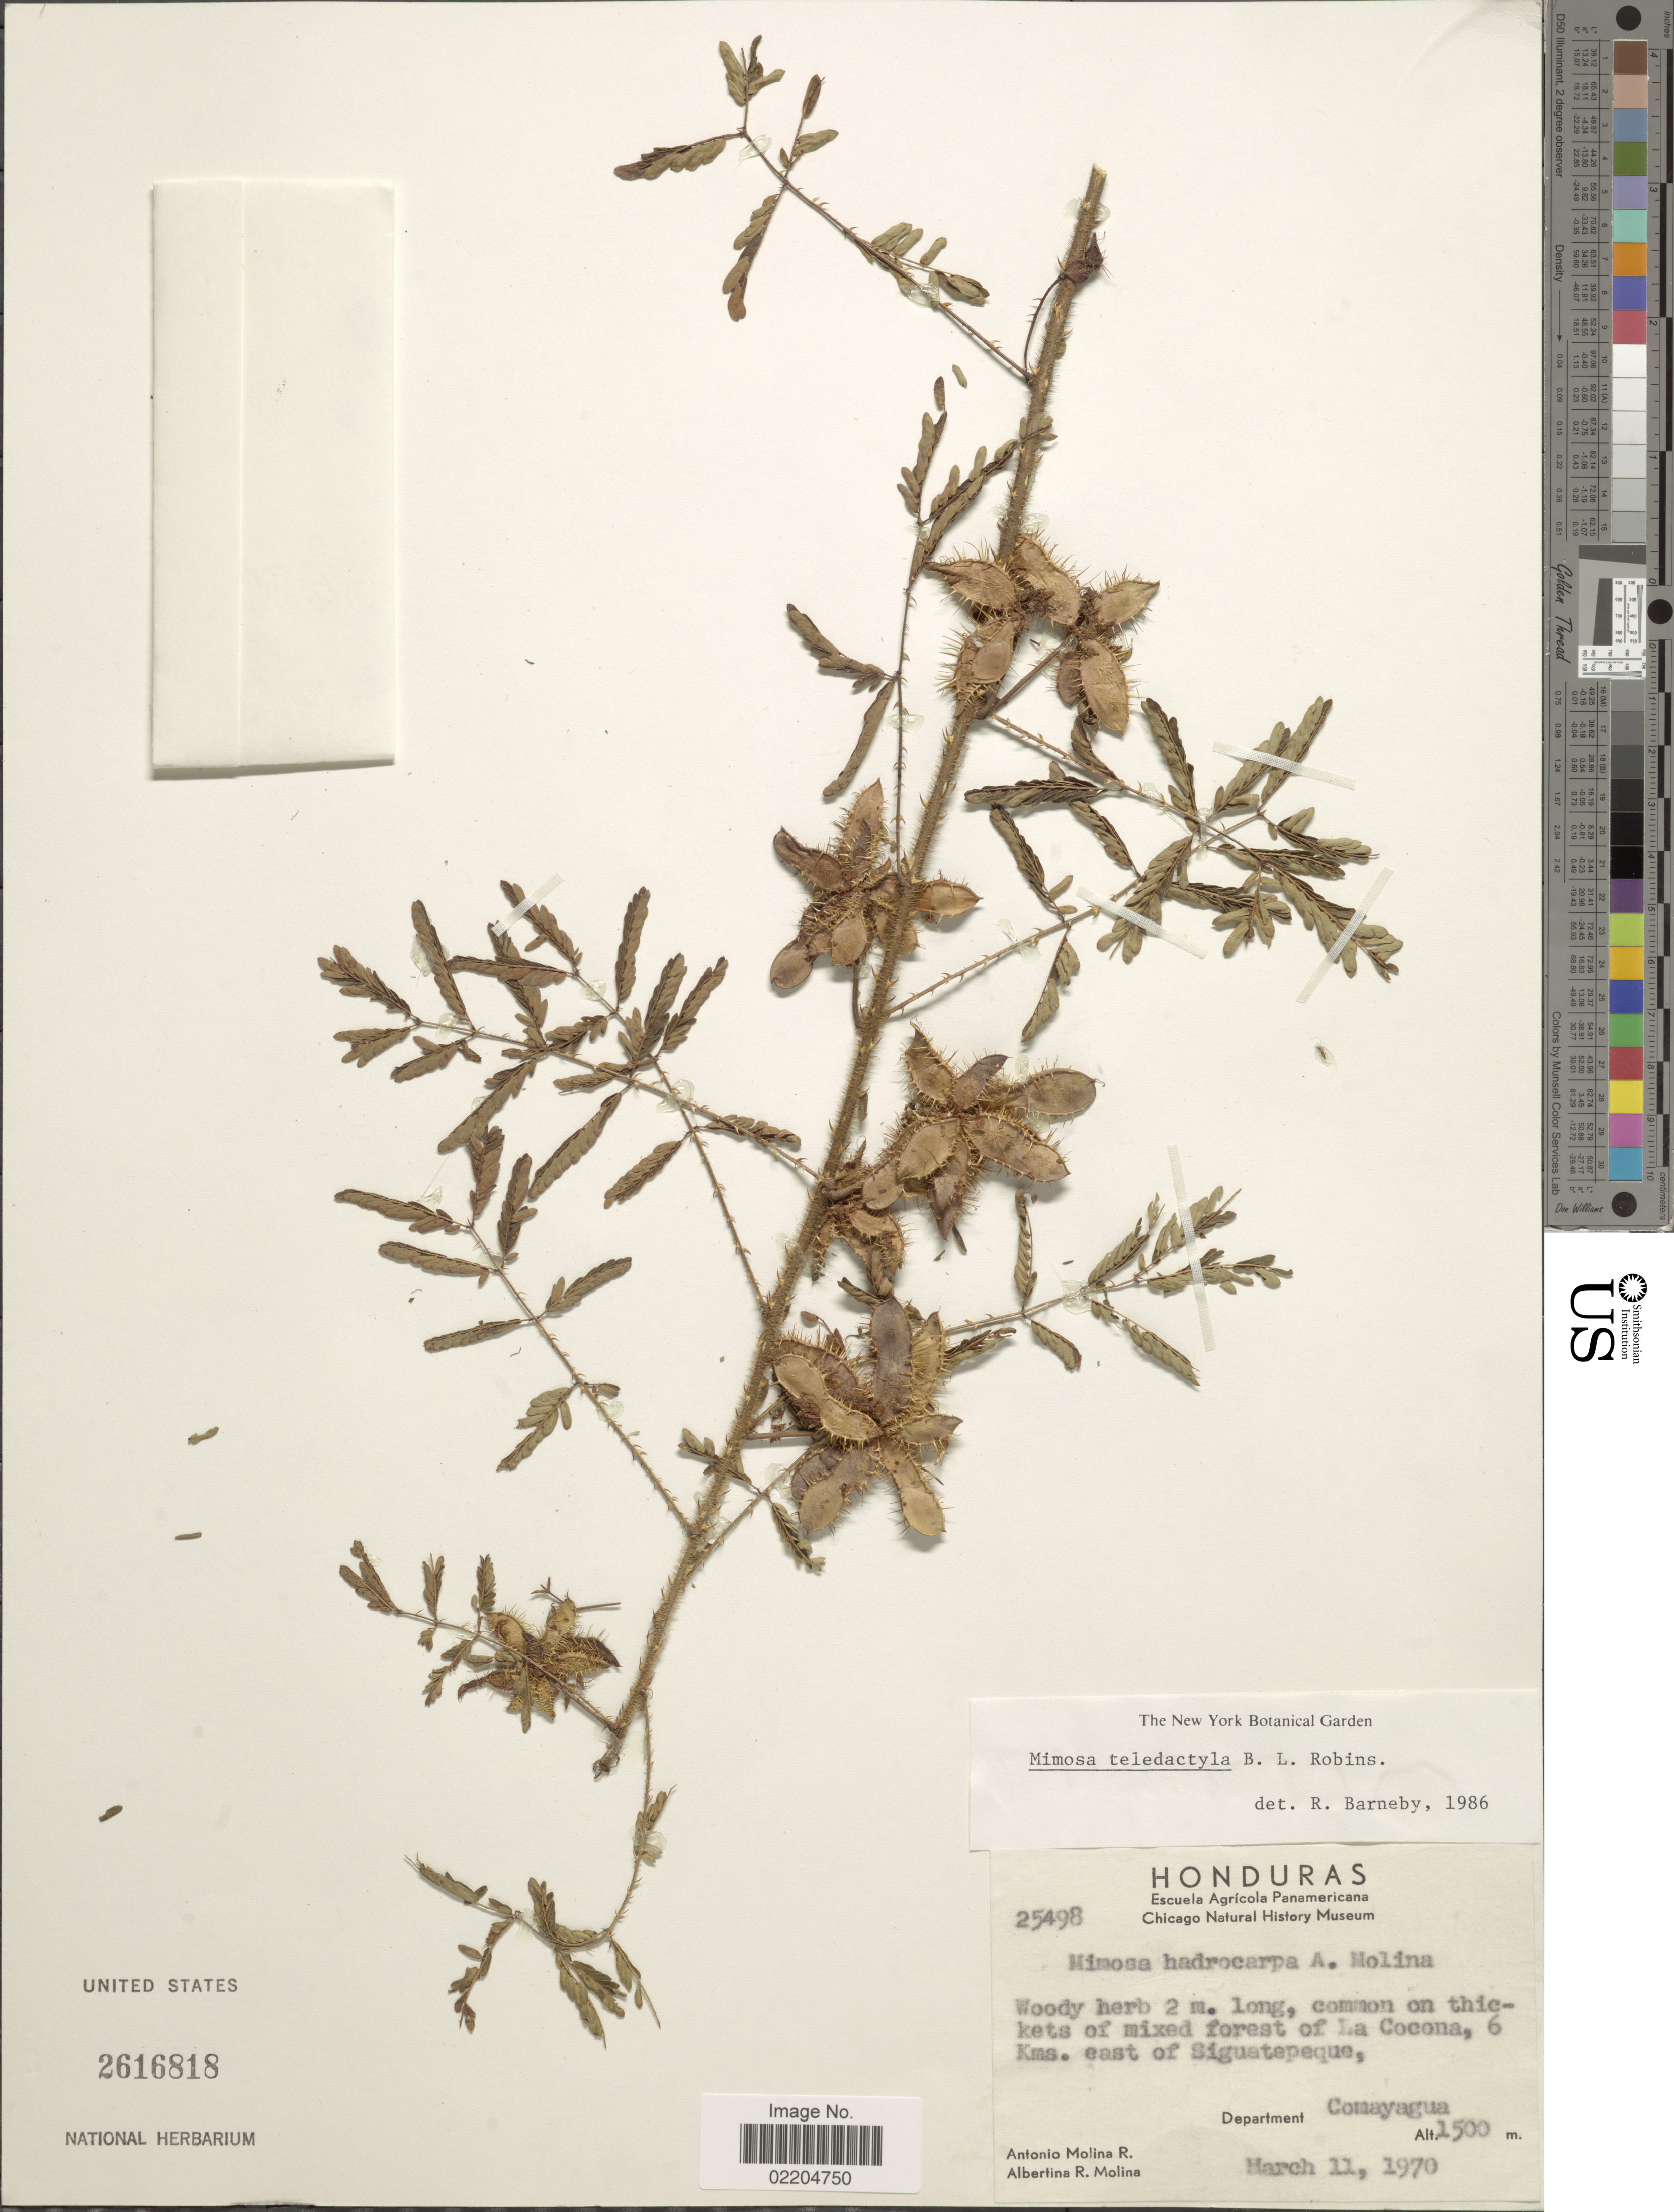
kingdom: Plantae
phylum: Tracheophyta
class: Magnoliopsida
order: Fabales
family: Fabaceae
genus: Mimosa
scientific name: Mimosa teledactyla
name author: Donn. Sm.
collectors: A. Molina R. & A. R. Molina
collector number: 25498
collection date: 1970-03-11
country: Honduras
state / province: Comayagua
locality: Common of thickets of mixed forest of La Cocona, 6 Kms. east of Siguatepeque. Department Comayagua.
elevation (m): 1500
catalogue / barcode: US 2616818